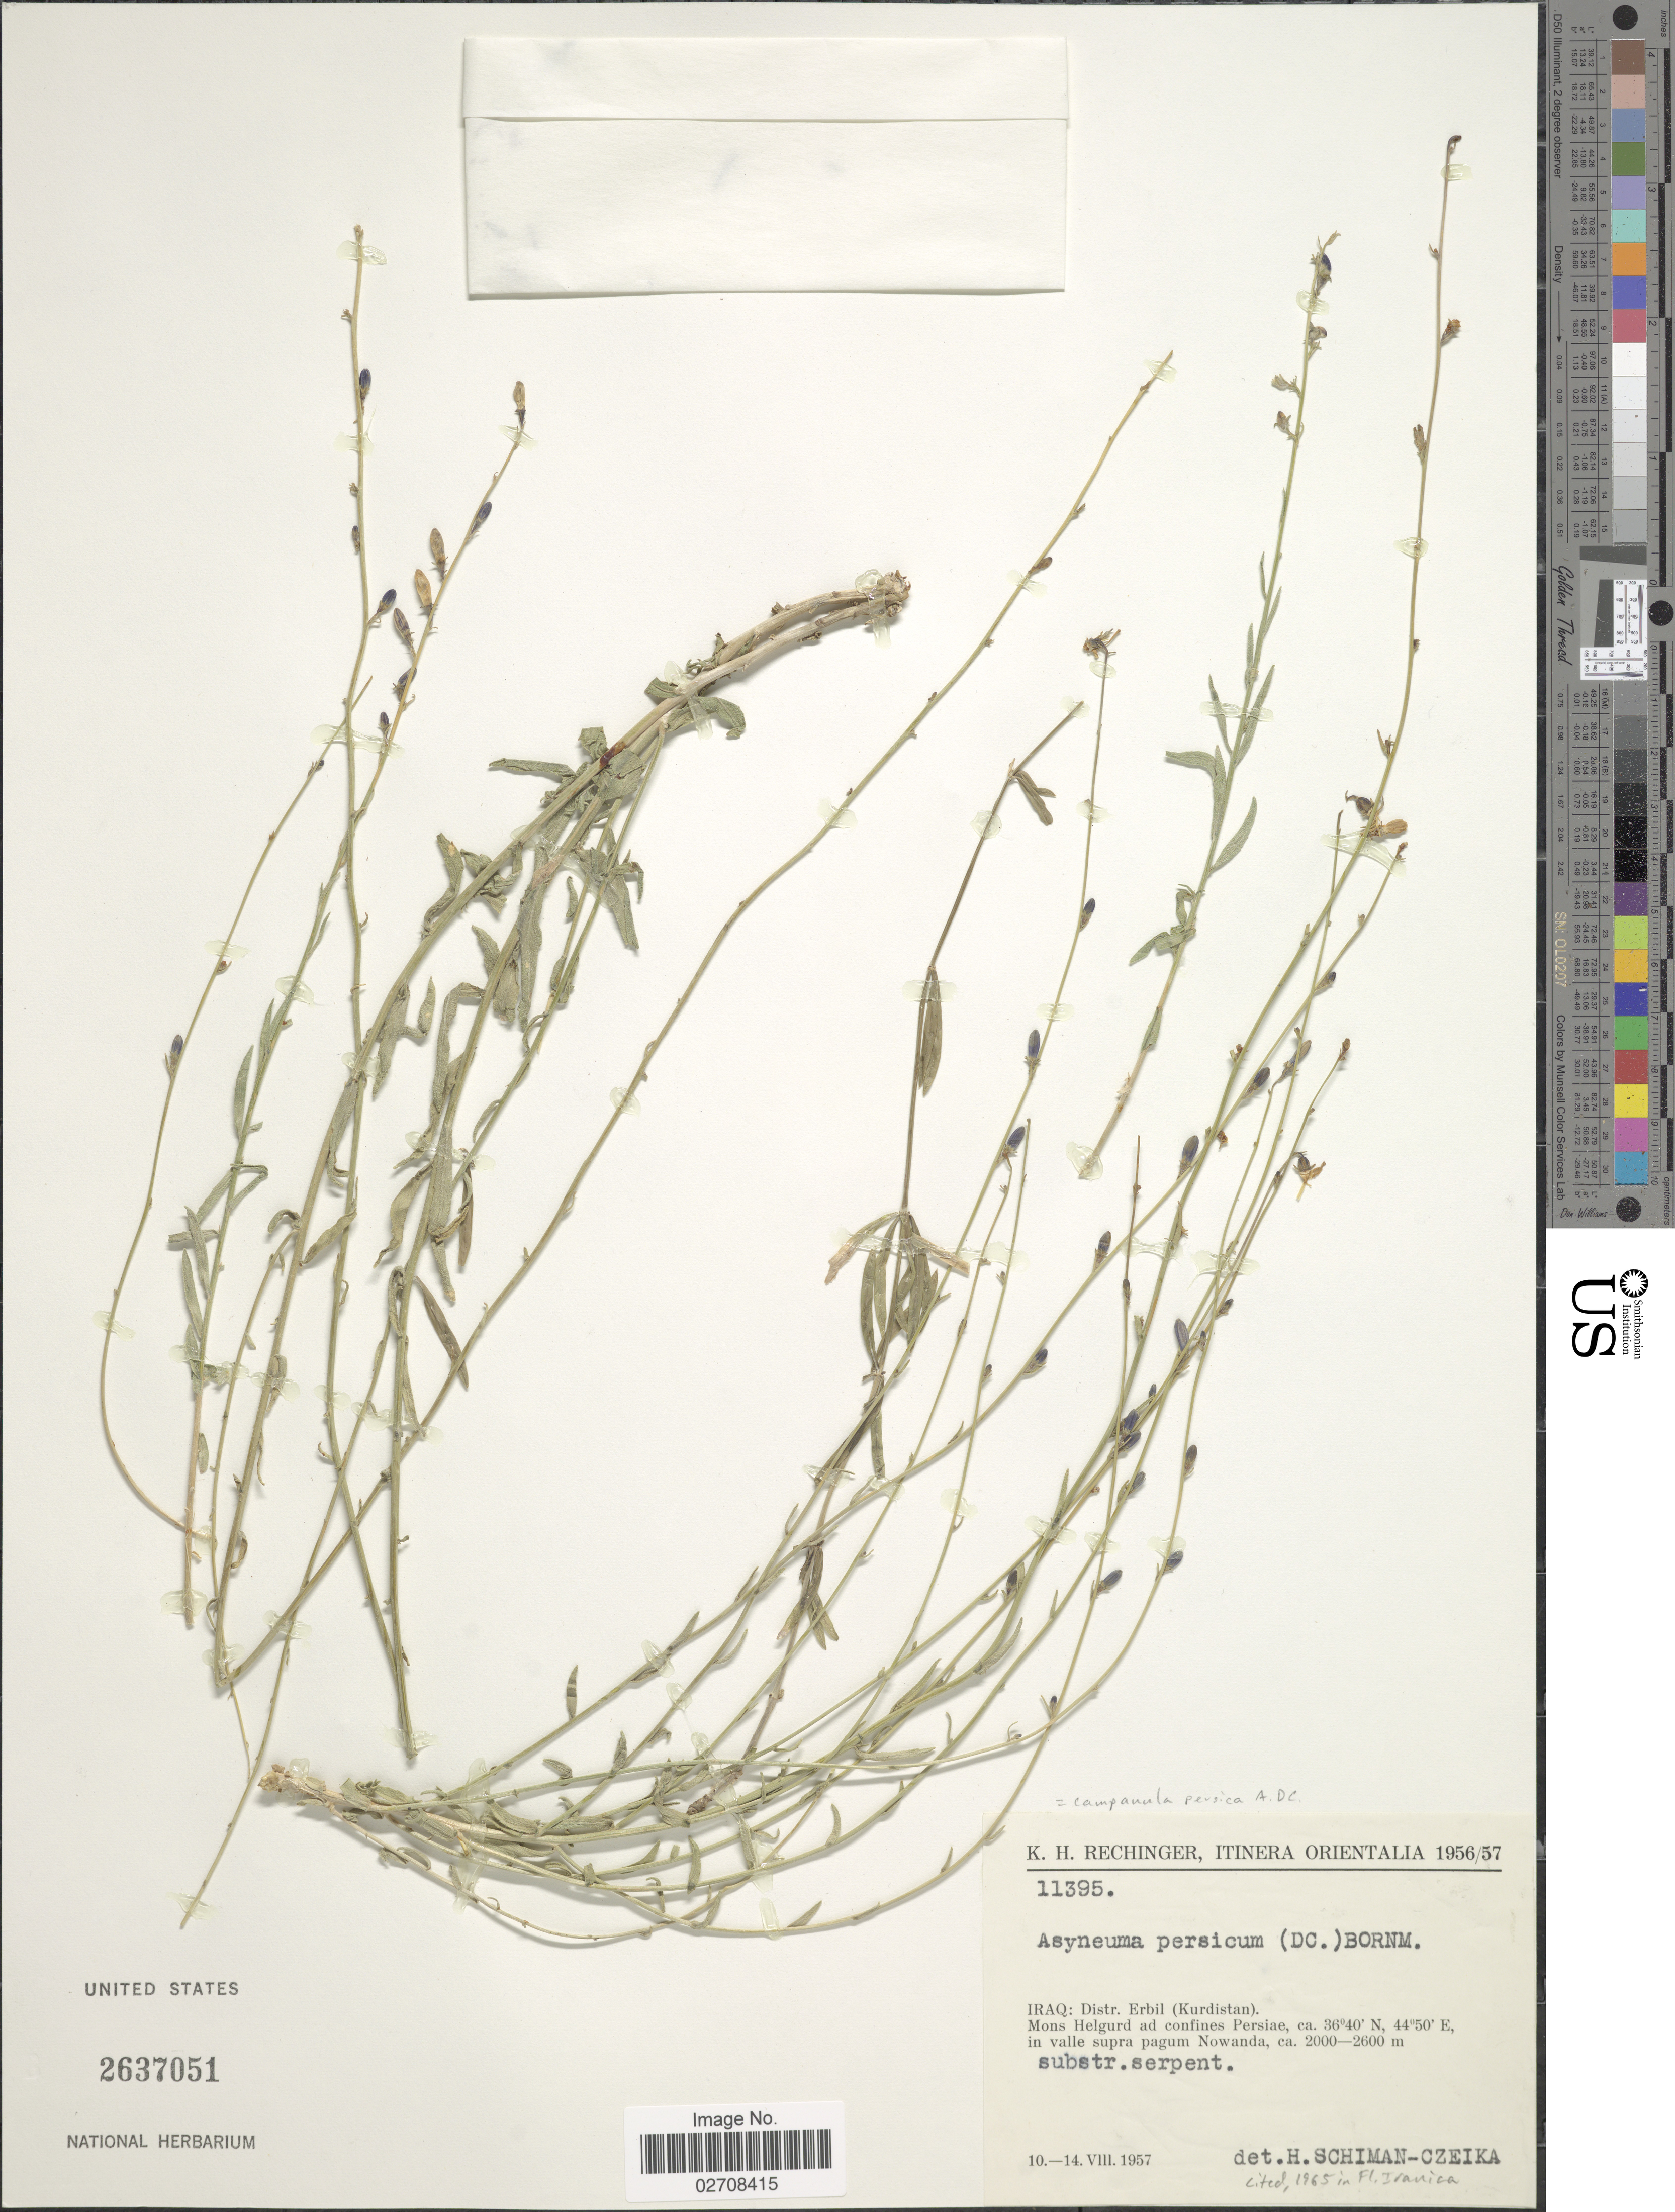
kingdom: Plantae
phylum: Tracheophyta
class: Magnoliopsida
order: Asterales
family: Campanulaceae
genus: Campanula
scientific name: Campanula persica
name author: A. DC.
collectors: K. H. Rechinger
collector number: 11395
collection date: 1957-08-10/1957-08-14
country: Iran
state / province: Kurdistan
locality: Distr. Erbil. Mons Helgurd ad confines Persiae, in valle supra pagum-Nowanda.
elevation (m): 2000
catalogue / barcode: US 2637051